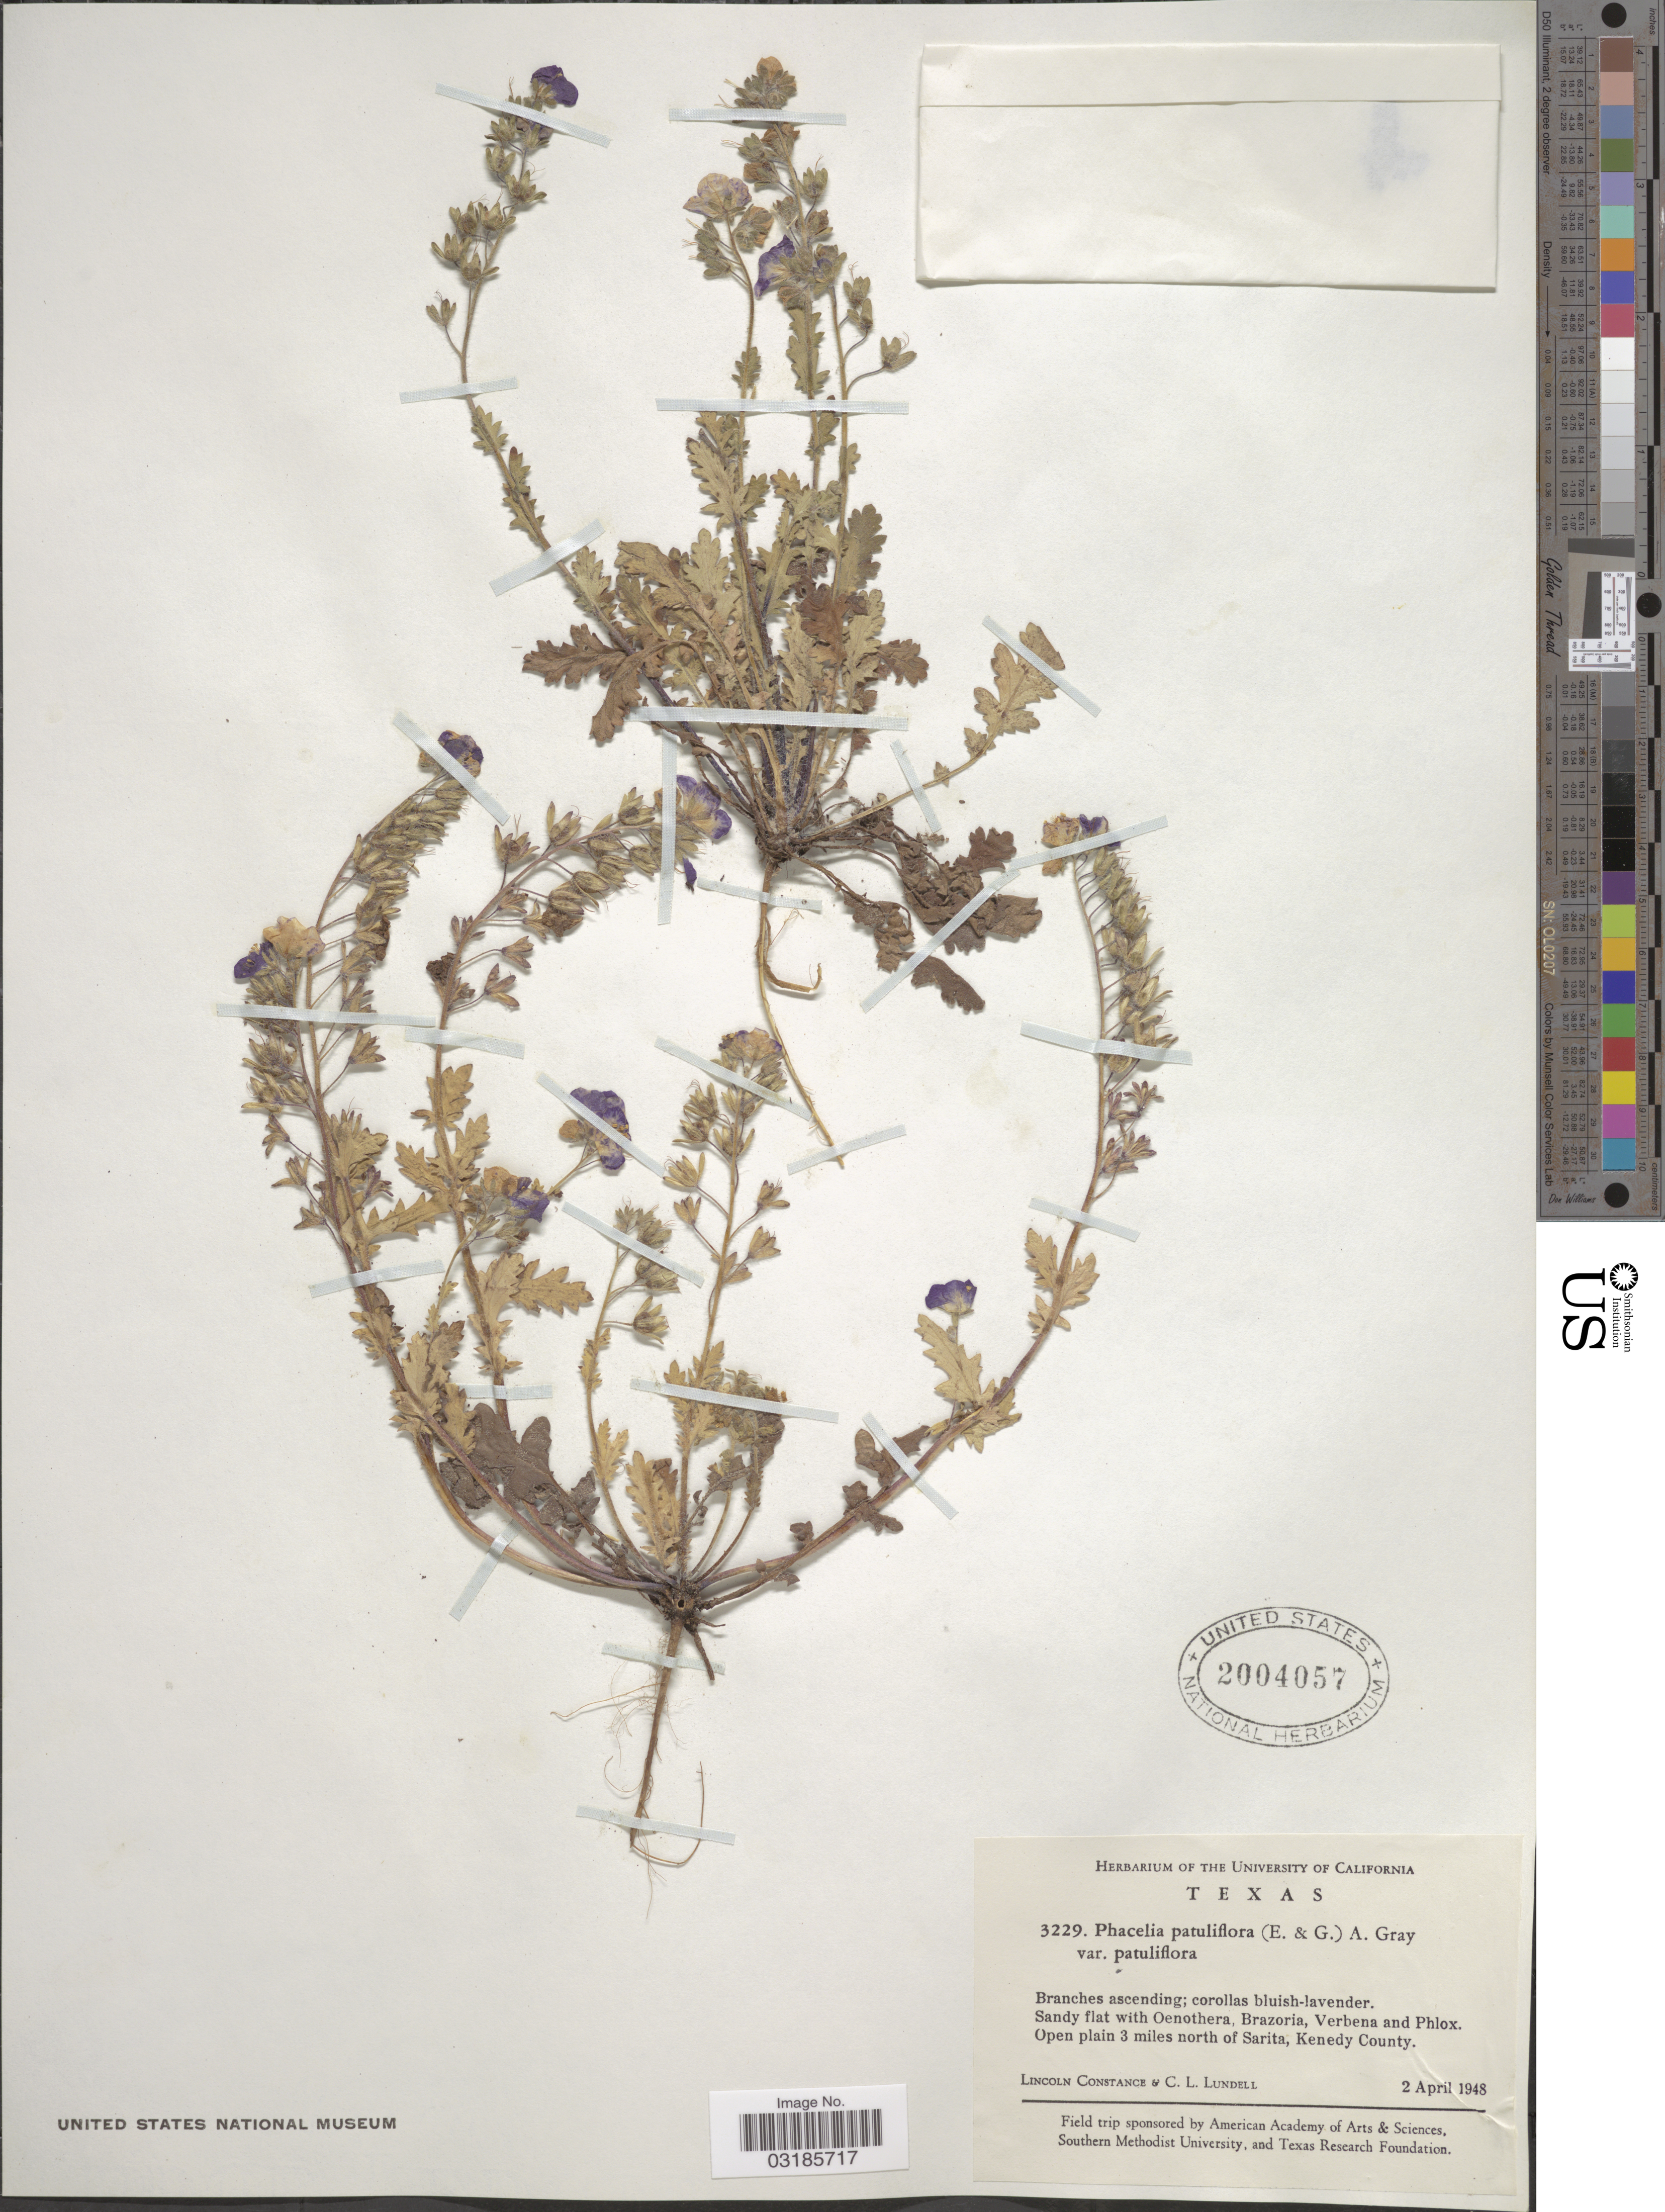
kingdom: Plantae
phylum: Tracheophyta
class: Magnoliopsida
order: Boraginales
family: Hydrophyllaceae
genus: Phacelia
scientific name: Phacelia patuliflora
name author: (Engelm. & A. Gray) A. Gray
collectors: L. Constance & C. L. Lundell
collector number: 3229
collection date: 1948-04-02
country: United States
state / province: Texas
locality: Open plain 3 miles north of Sarita, Kenedy County.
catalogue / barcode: US 2004057